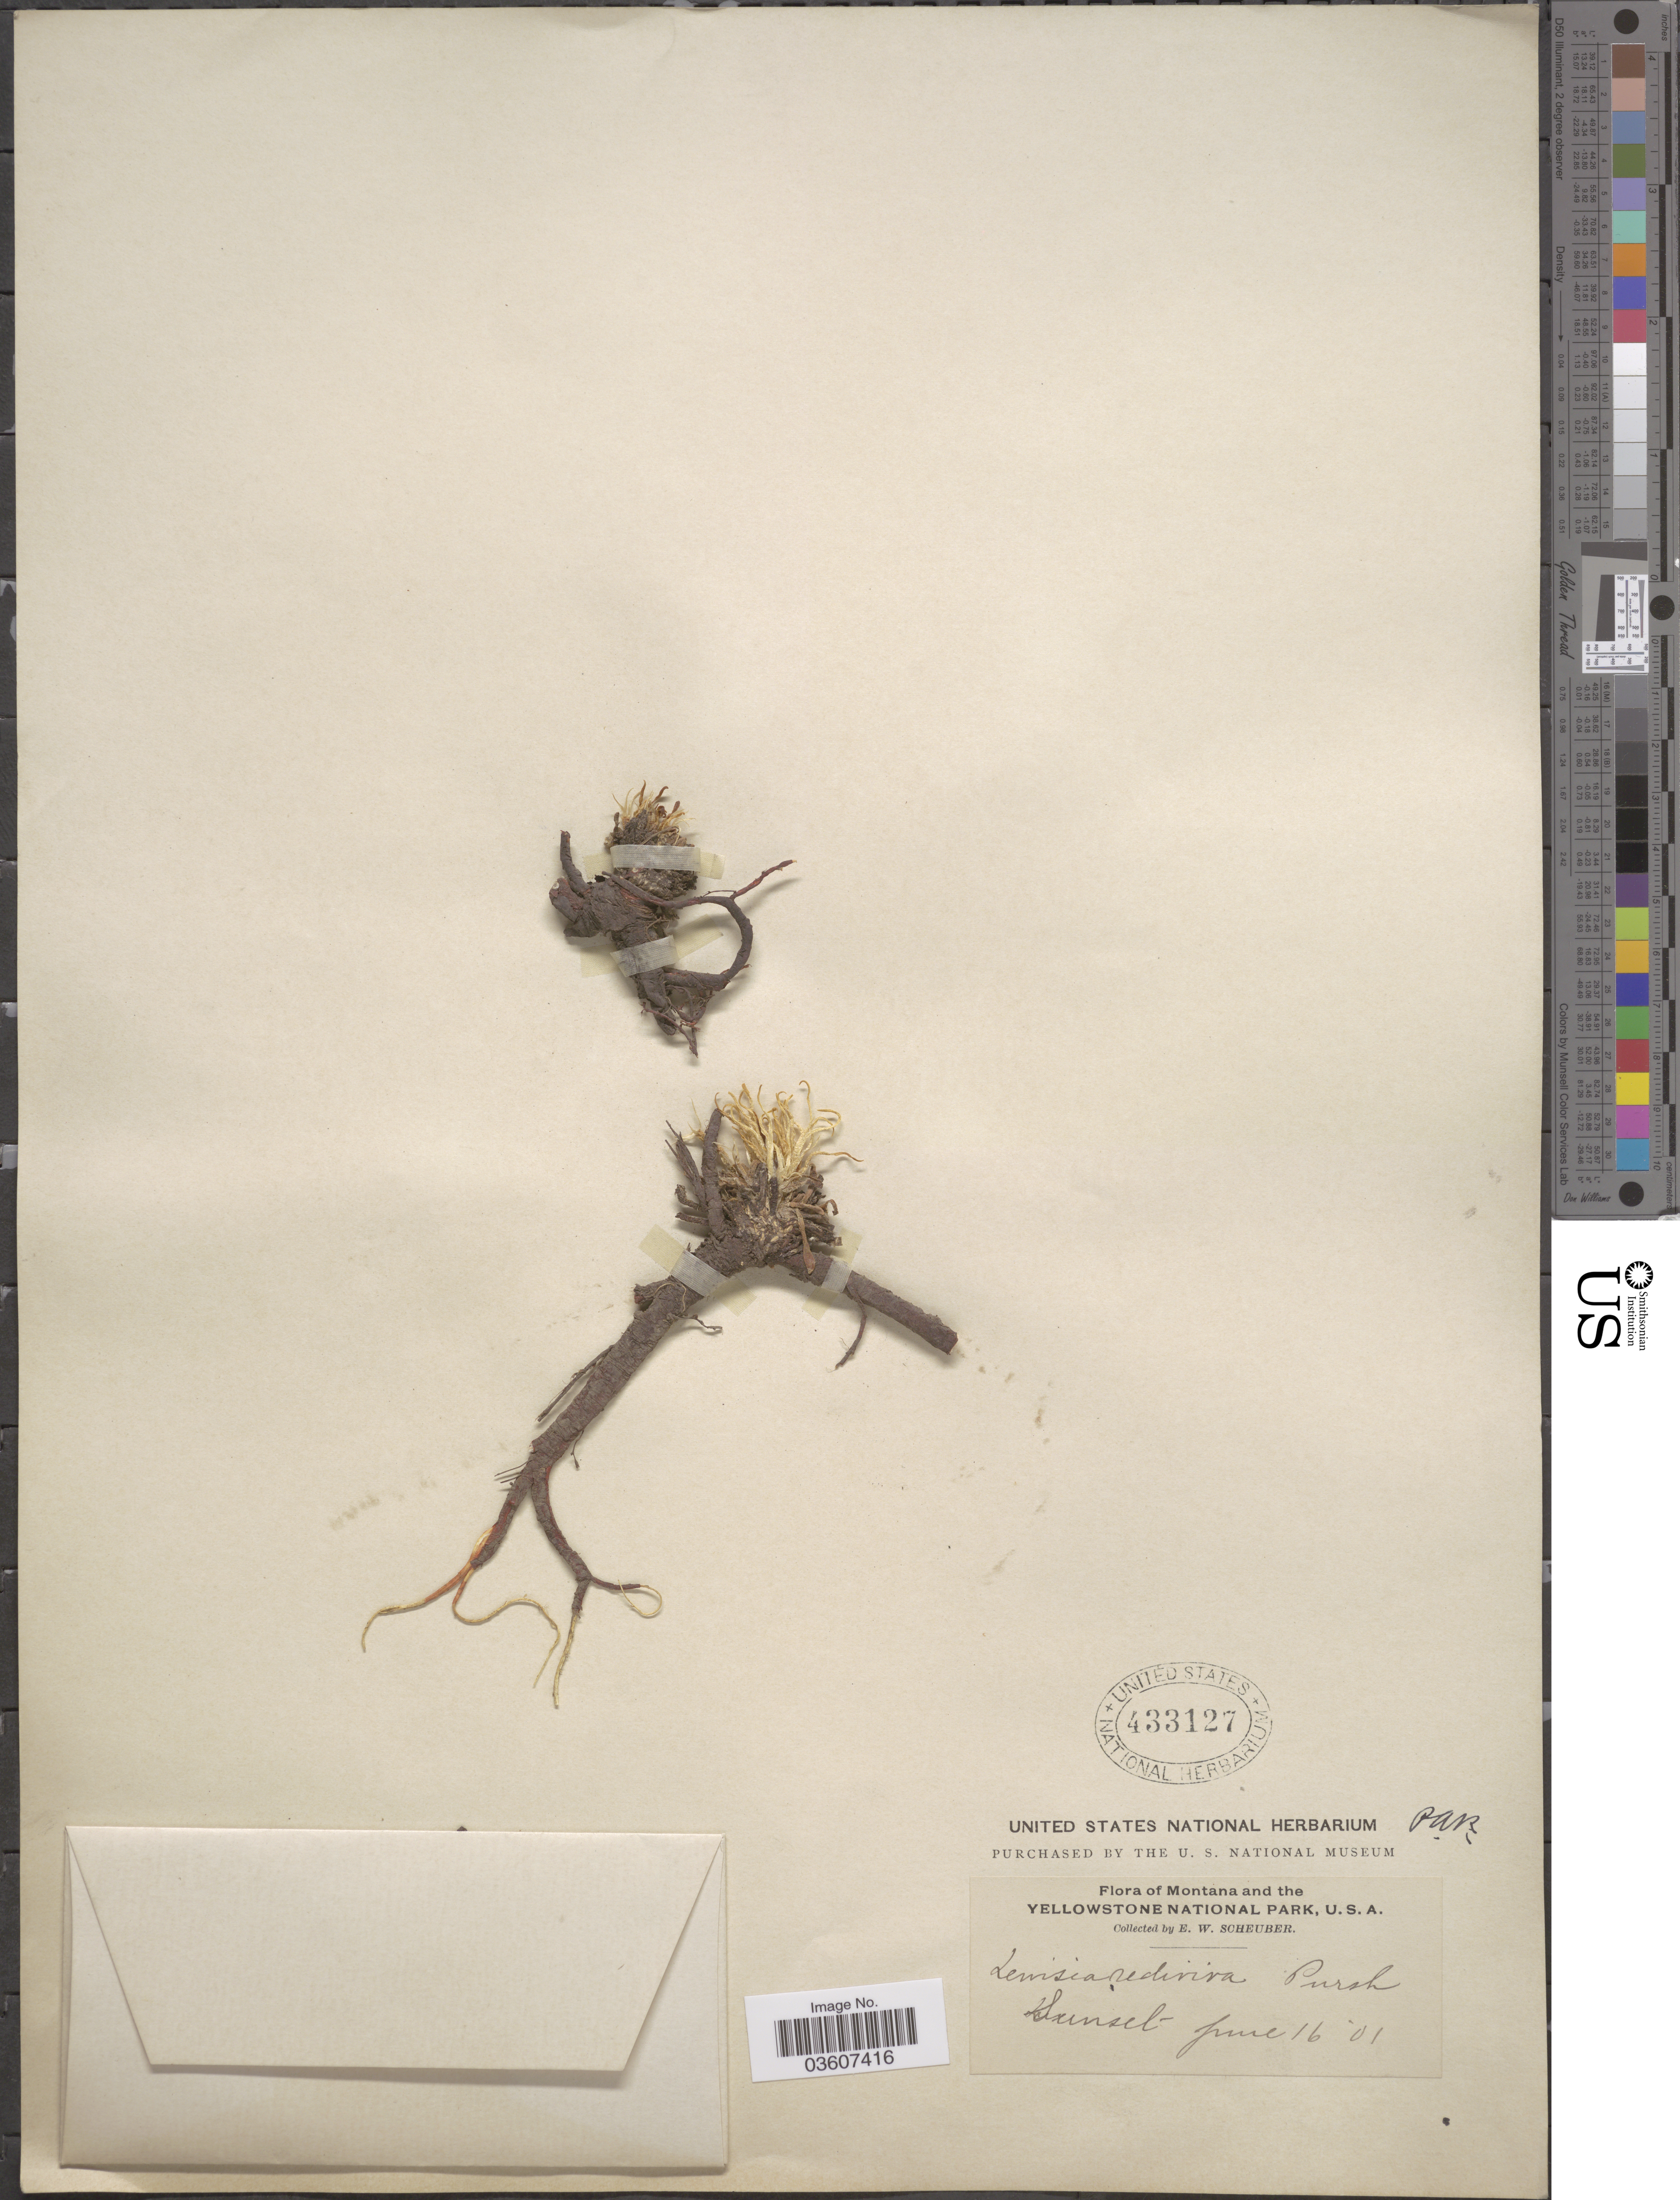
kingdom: Plantae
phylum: Tracheophyta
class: Magnoliopsida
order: Caryophyllales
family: Montiaceae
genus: Lewisia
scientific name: Lewisia rediviva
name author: Pursh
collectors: E. Scheuber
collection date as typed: Transcribed d/m/y: 16/6/1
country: United States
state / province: Montana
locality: The Yellowstone Park. Sunset.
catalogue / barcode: US 433127